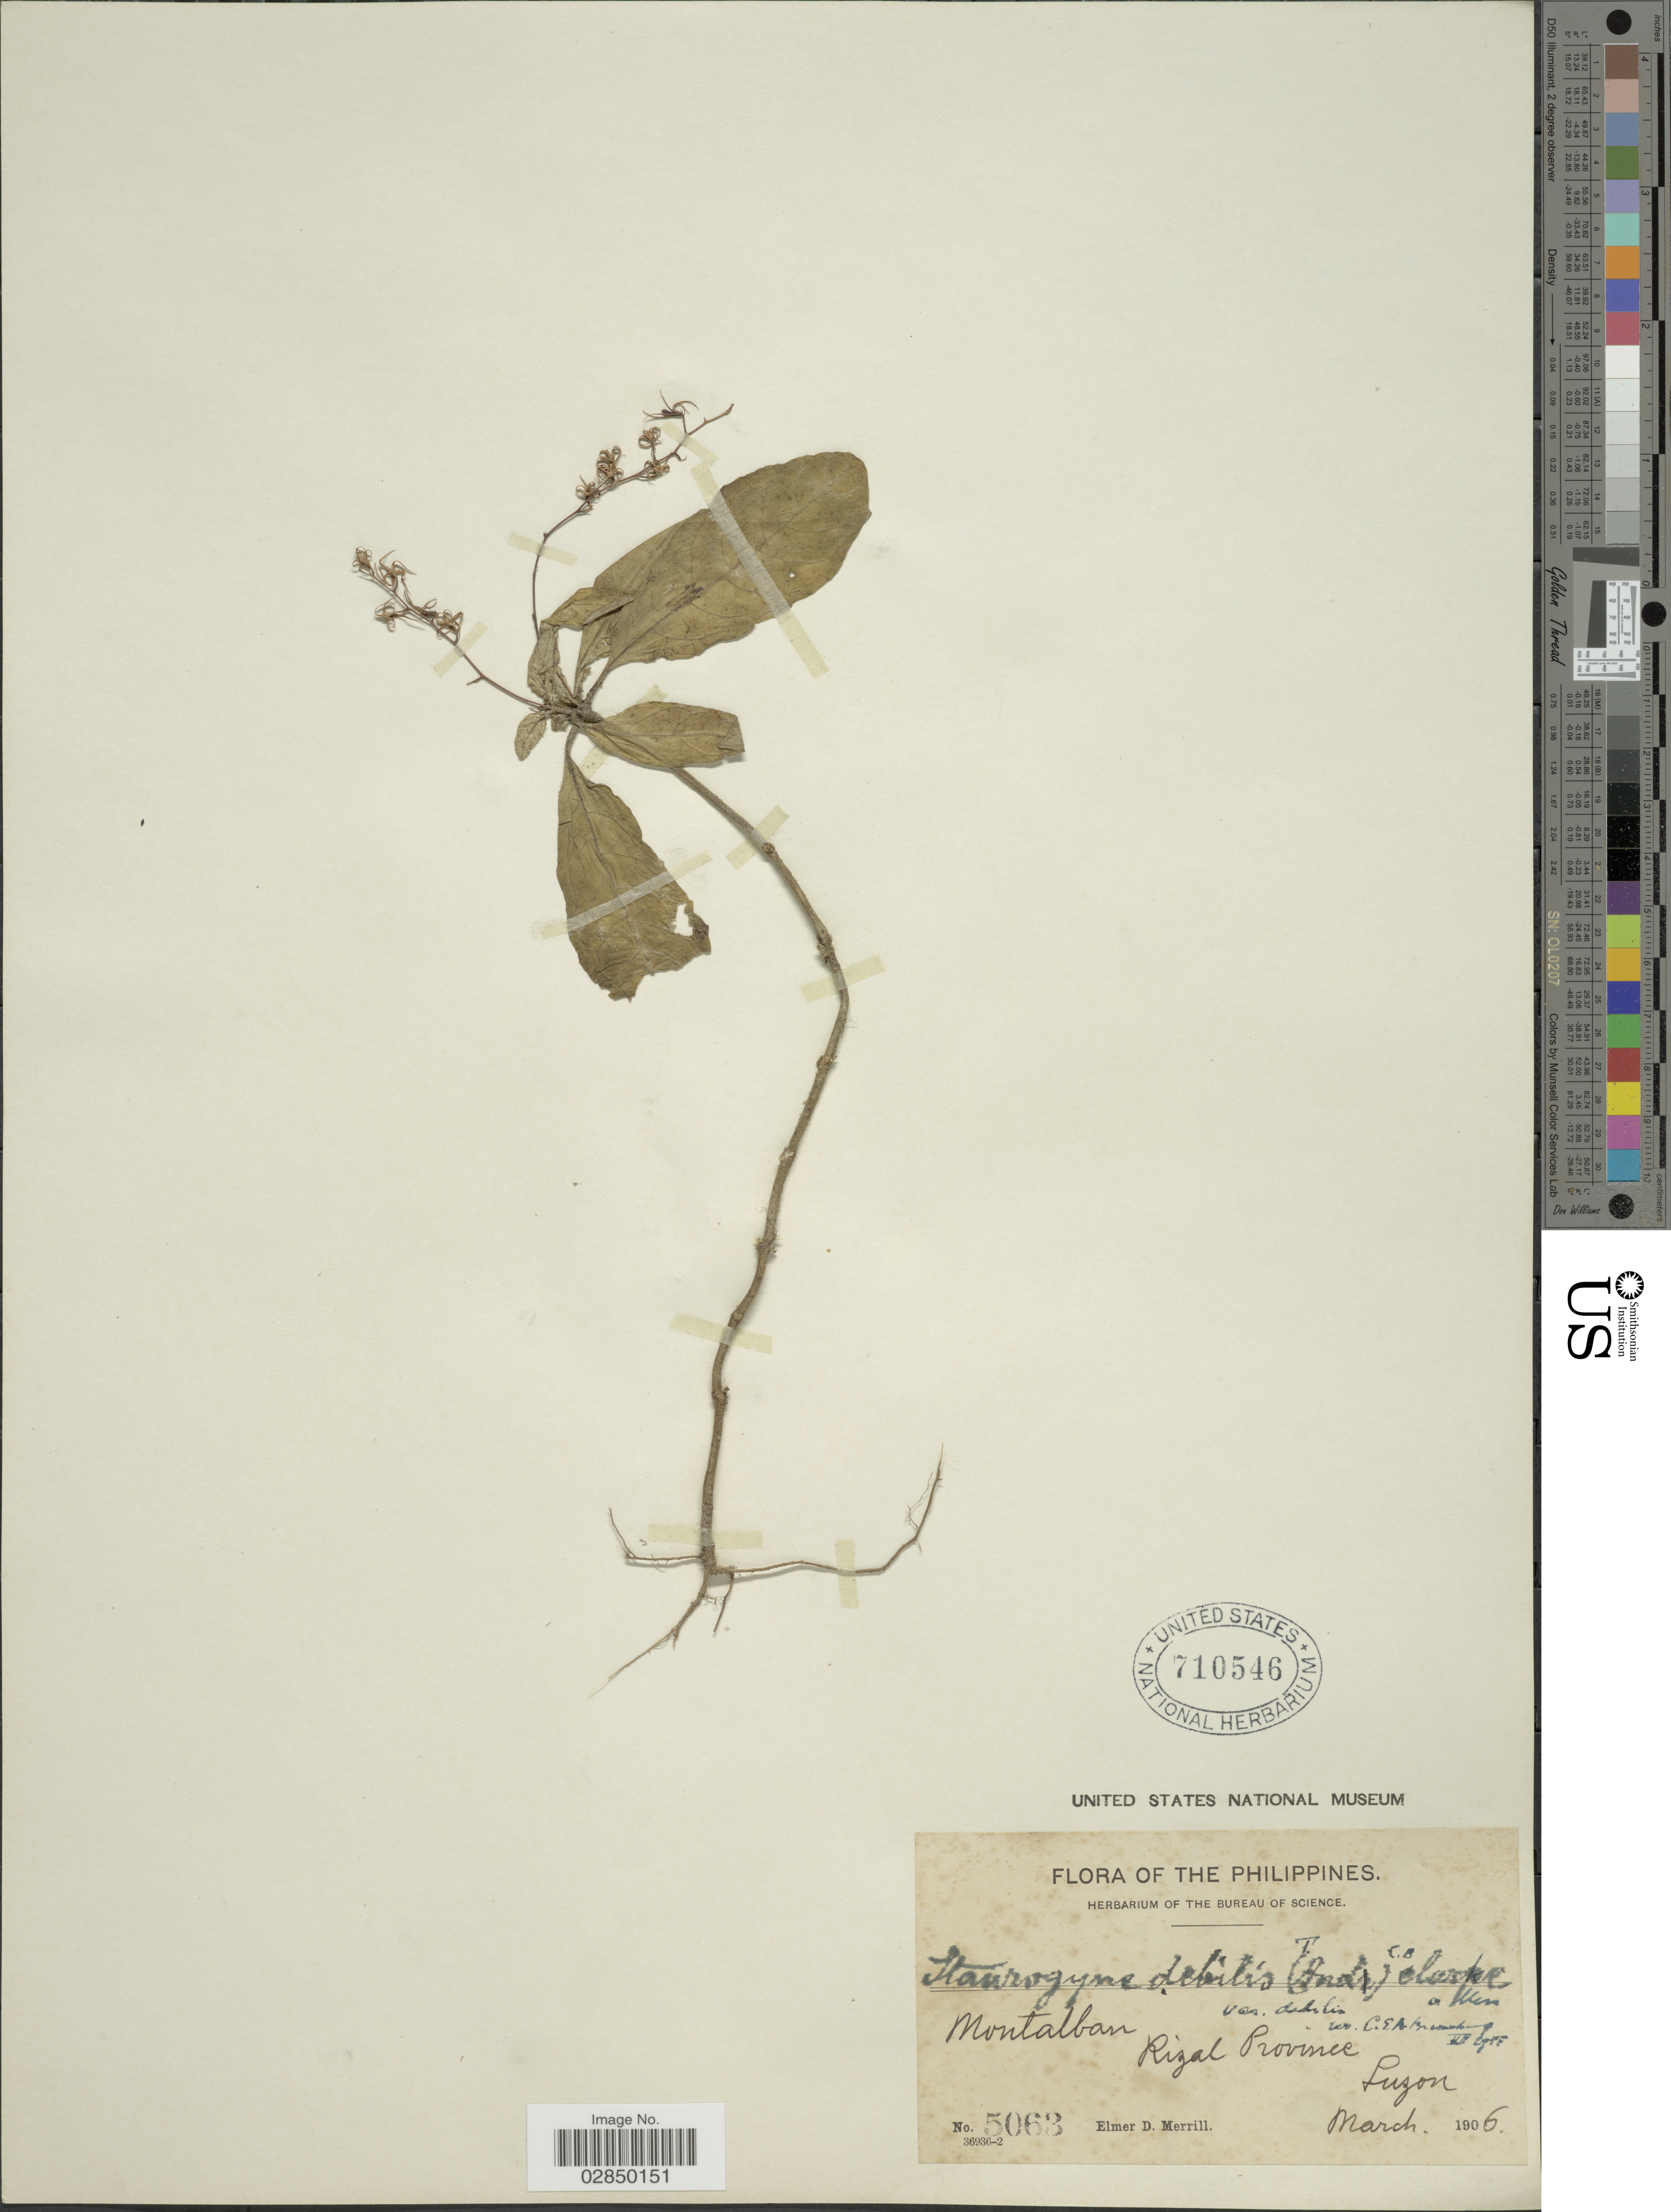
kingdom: Plantae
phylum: Tracheophyta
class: Magnoliopsida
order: Lamiales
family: Acanthaceae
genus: Staurogyne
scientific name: Staurogyne debilis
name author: (T. Anderson) C.B. Clarke ex Merr.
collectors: E. D. Merrill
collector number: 5063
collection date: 1906-03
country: Philippines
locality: Montalban, Rizal Province. Luzon.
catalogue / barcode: US 710546